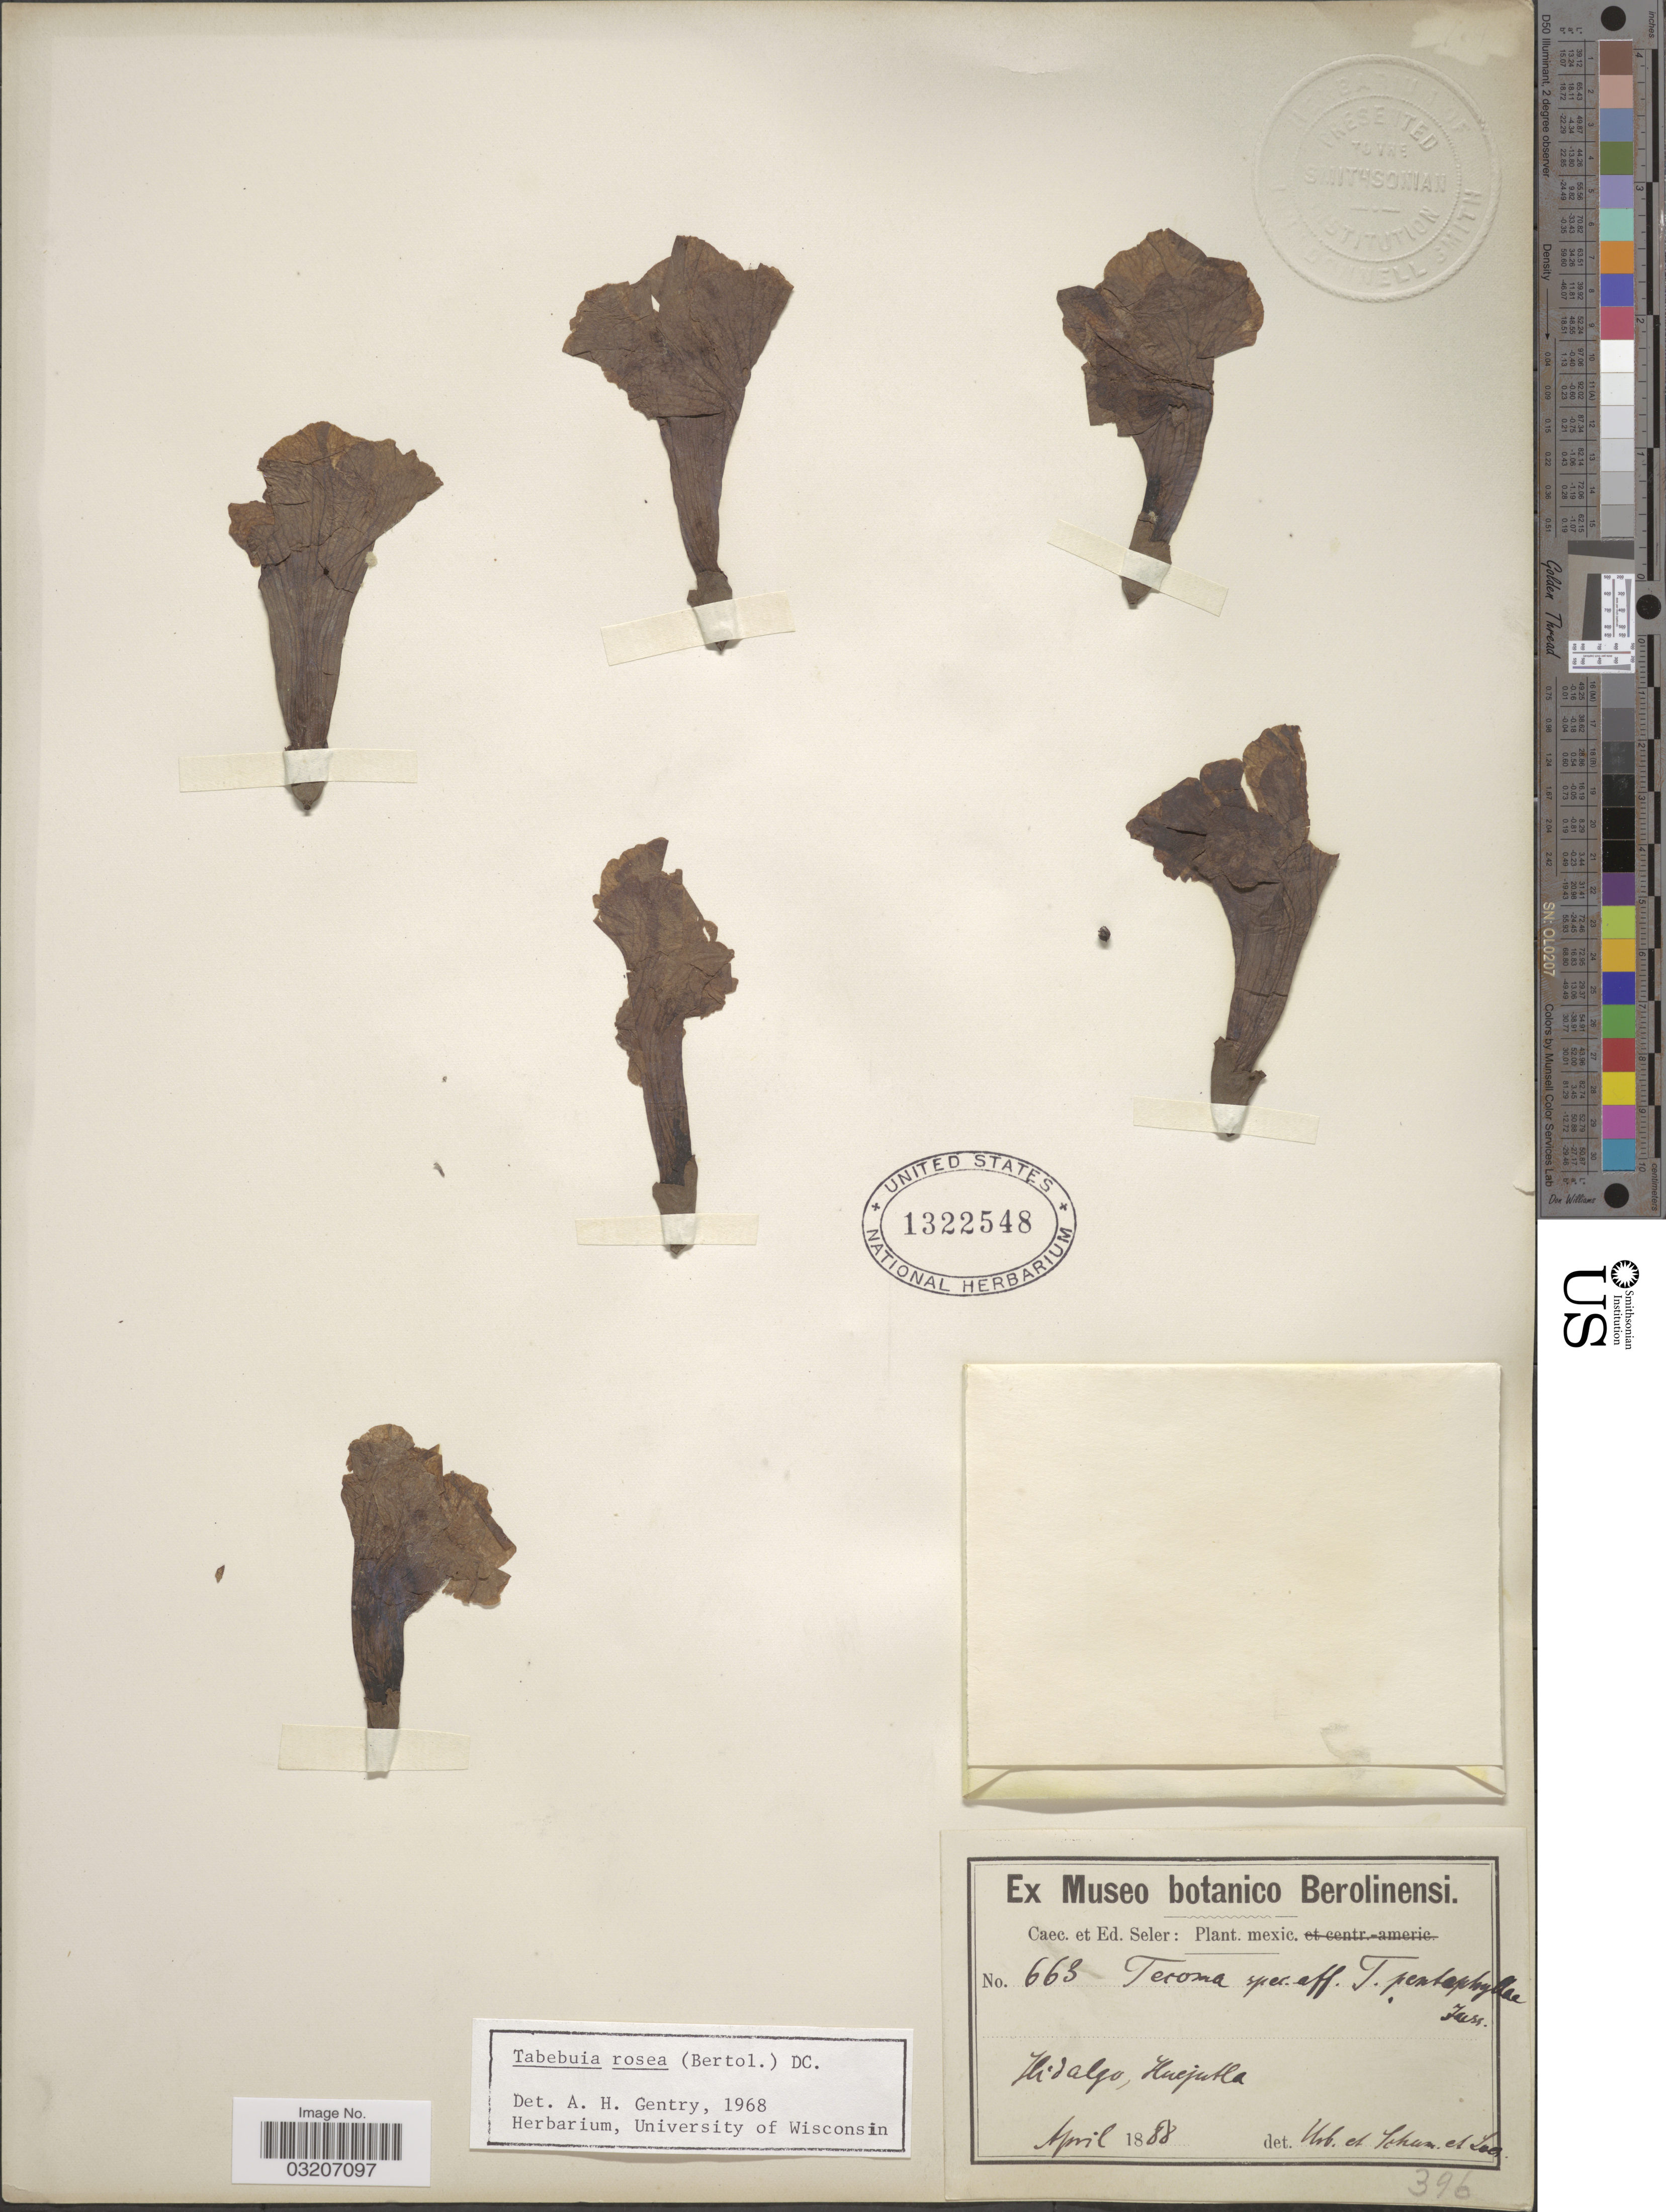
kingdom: Plantae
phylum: Tracheophyta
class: Magnoliopsida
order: Lamiales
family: Bignoniaceae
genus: Tabebuia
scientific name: Tabebuia rosea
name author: (Bertol.) DC.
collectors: C. Seler & E. G. Seler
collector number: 663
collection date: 1888-04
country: Mexico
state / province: Hidalgo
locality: Huejutla.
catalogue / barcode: US 1322548